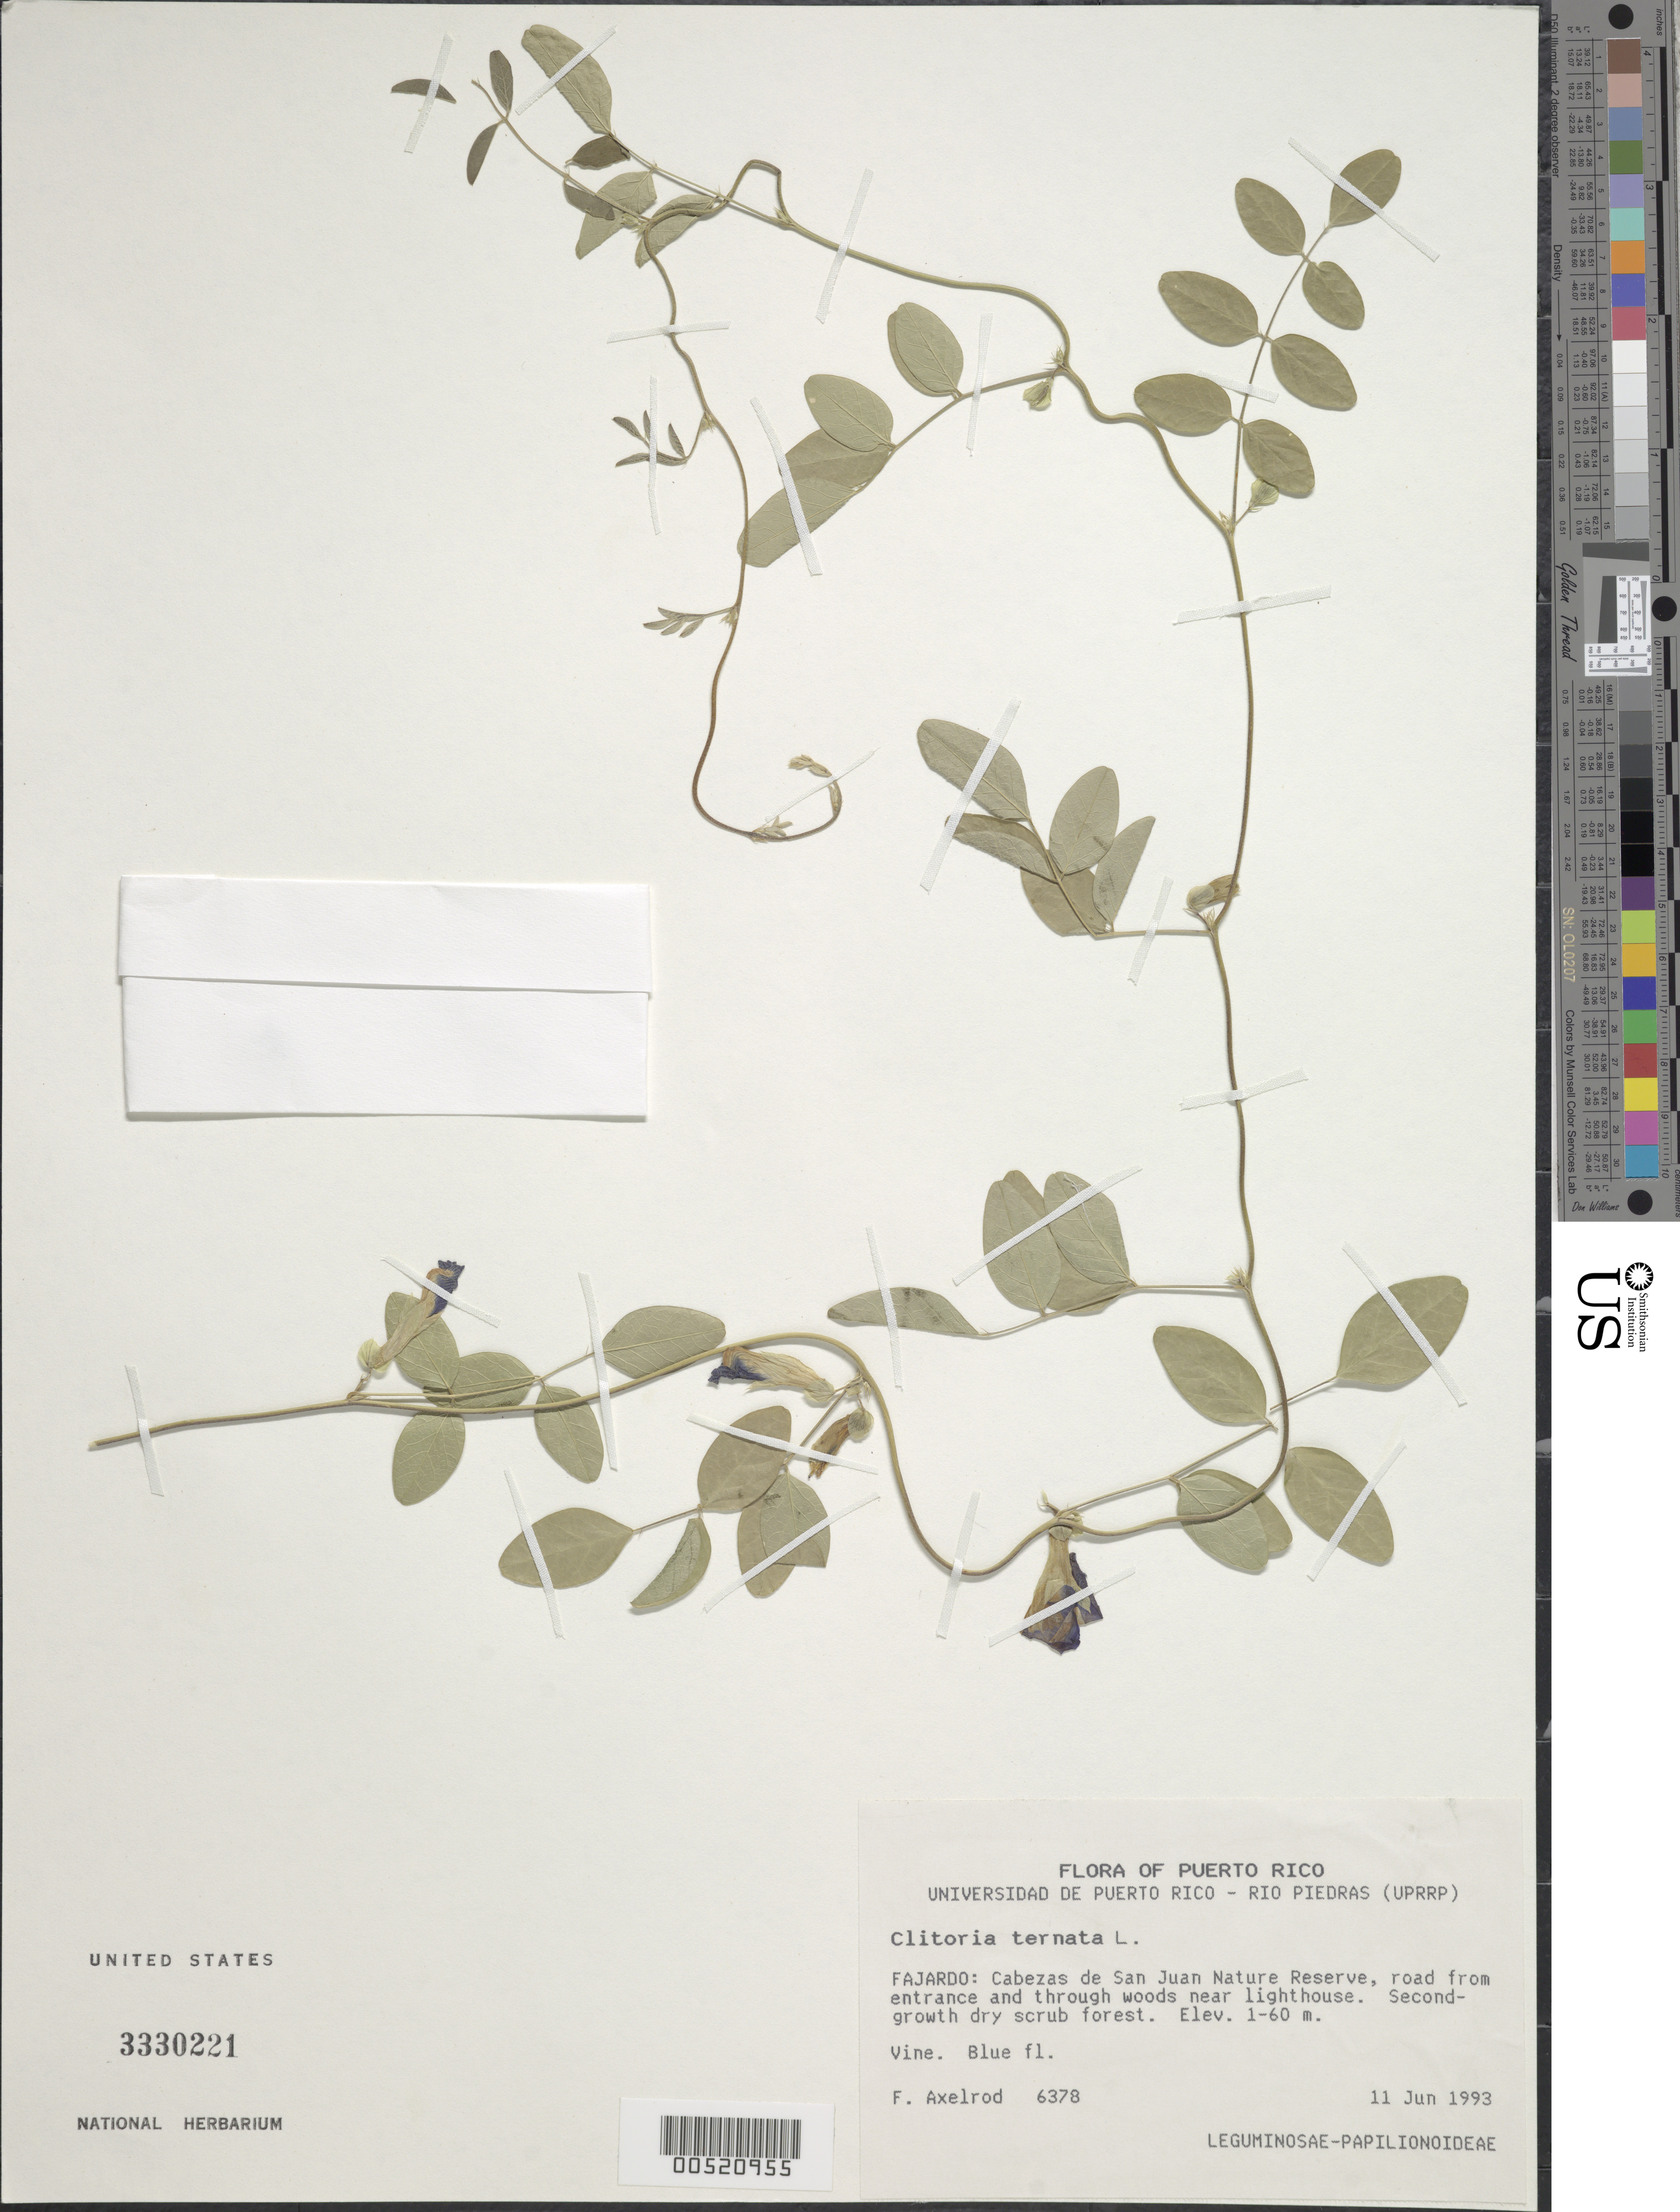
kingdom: Plantae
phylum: Tracheophyta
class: Magnoliopsida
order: Fabales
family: Fabaceae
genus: Clitoria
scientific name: Clitoria ternatea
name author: L.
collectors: F. S. Axelrod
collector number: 6378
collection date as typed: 11 Jun 1993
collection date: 1993-06-11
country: Puerto Rico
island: Greater Antilles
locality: Fajardo: Cabezas de San Juan Nature Reserve, road from entrance and through woods near lighthouse.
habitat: Second-growth dry scrub forest.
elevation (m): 1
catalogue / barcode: US 3330221